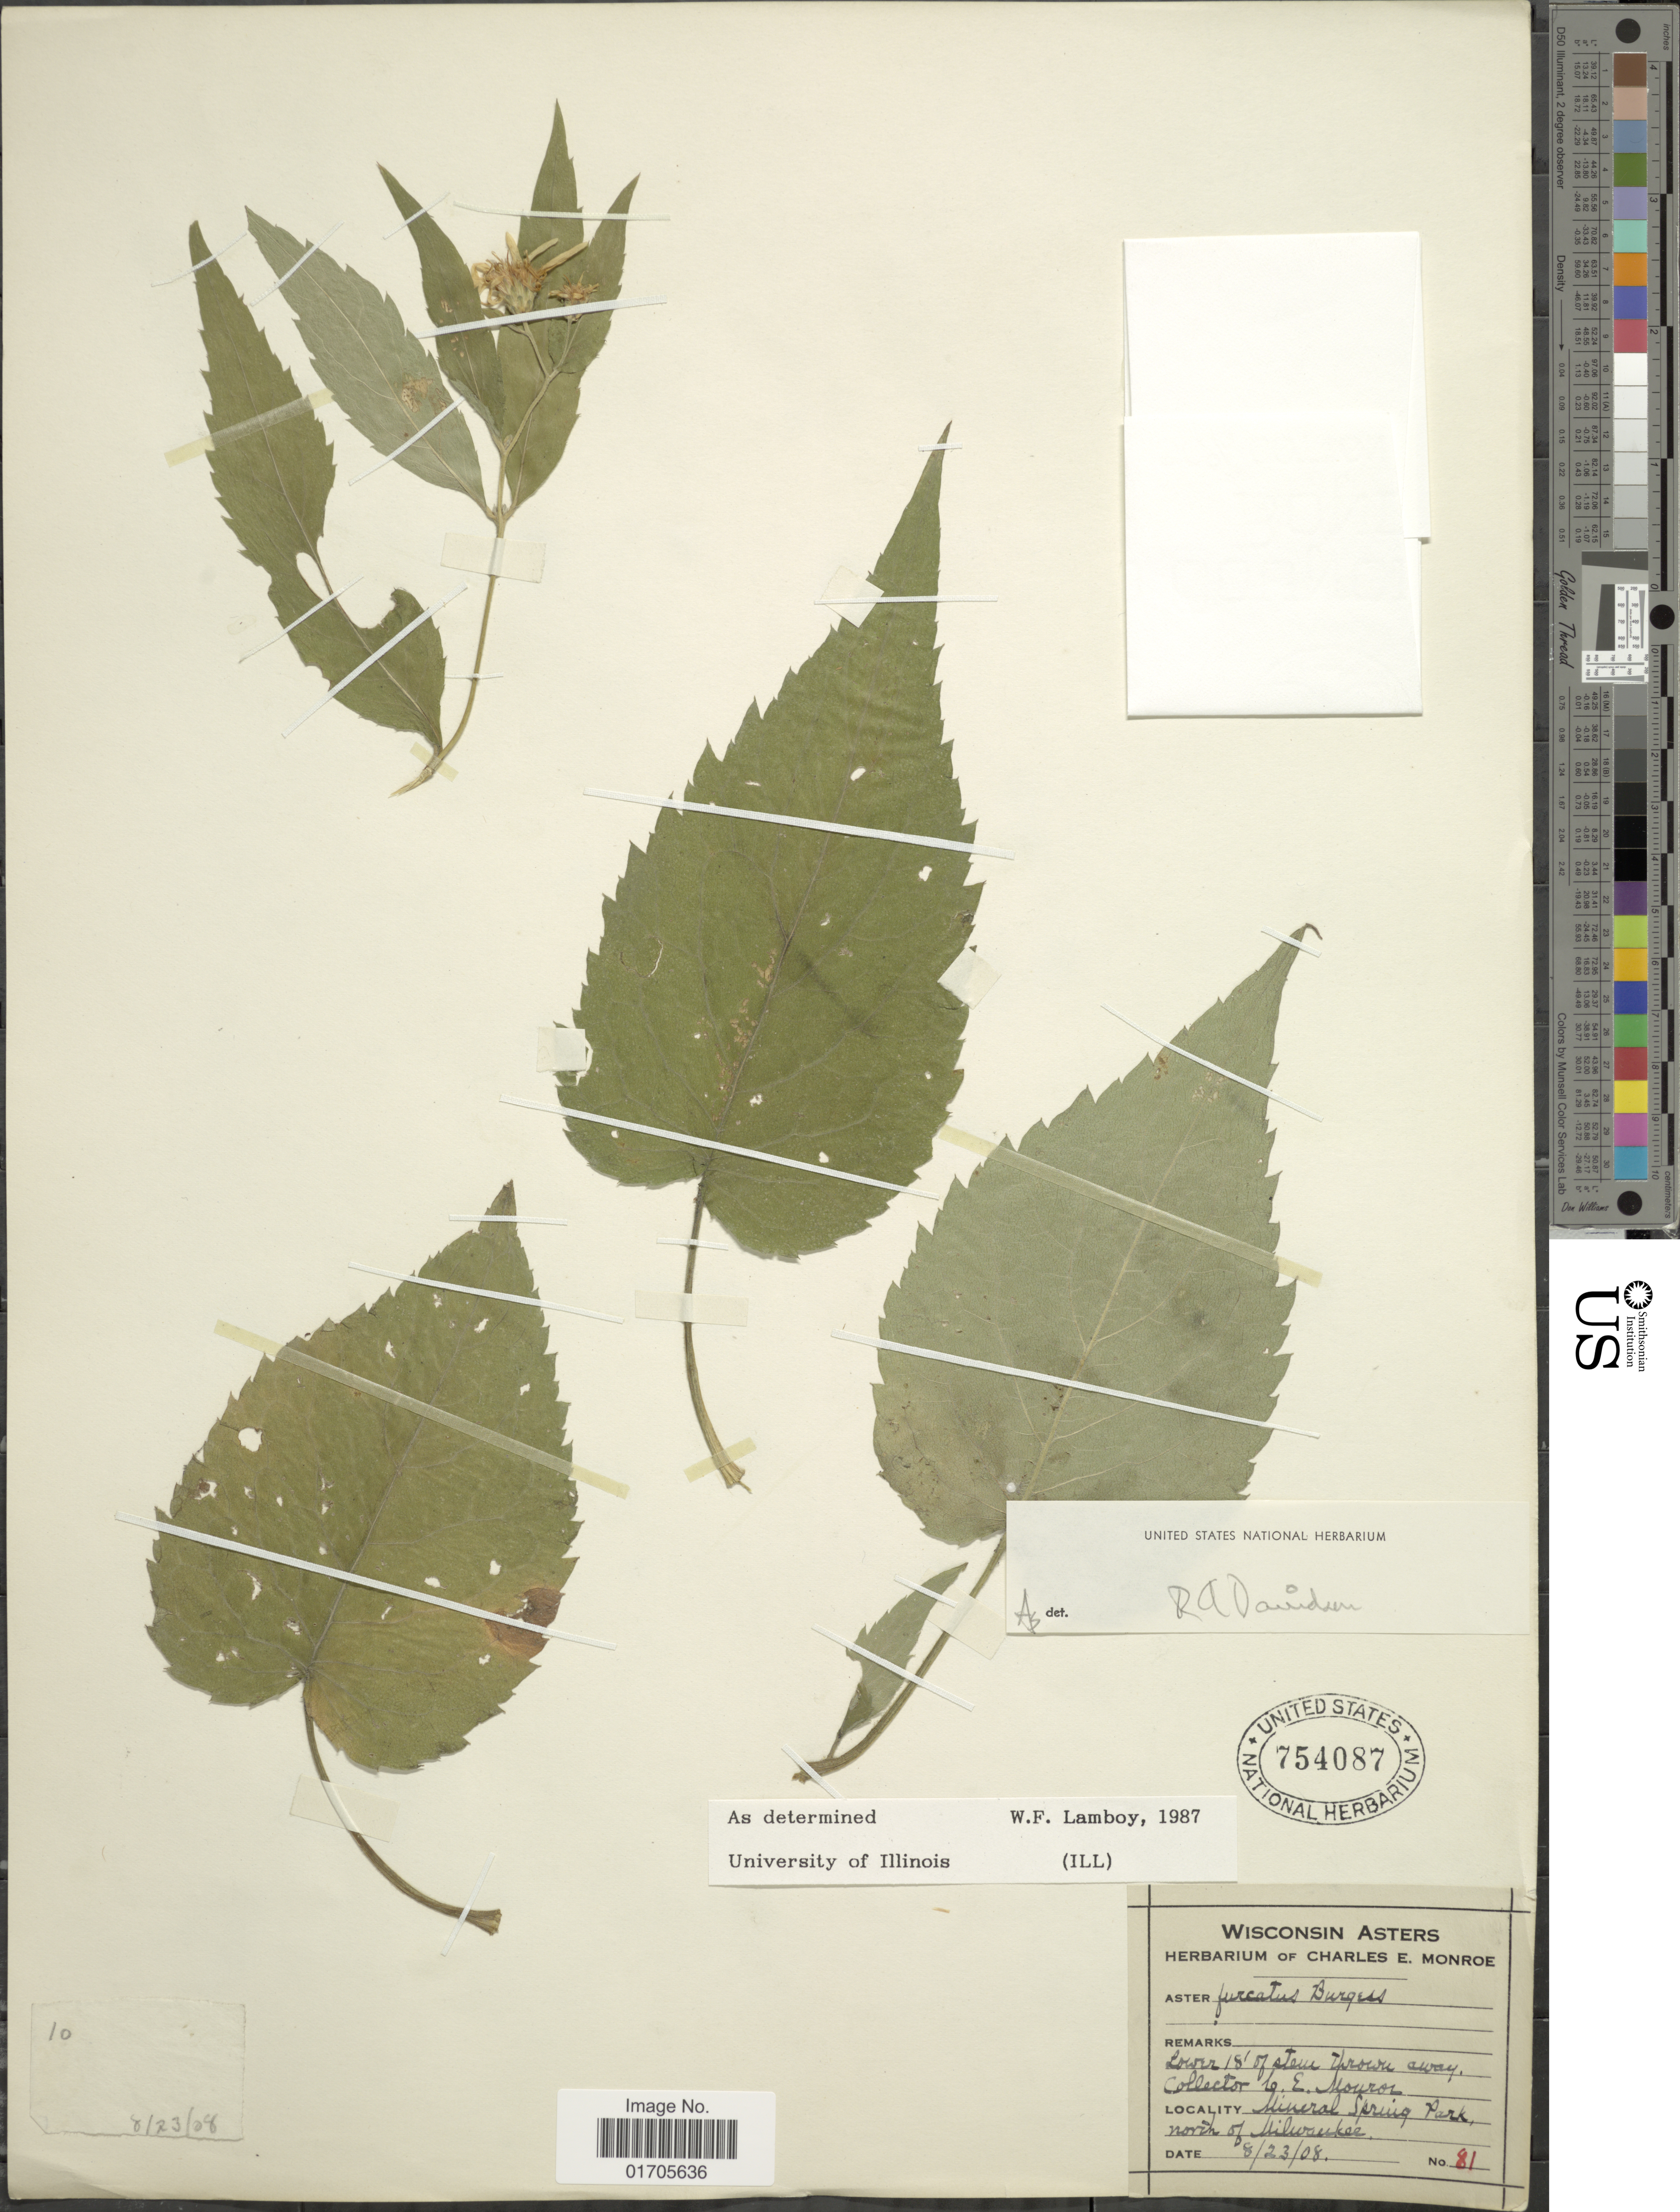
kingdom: Plantae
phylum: Tracheophyta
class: Magnoliopsida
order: Asterales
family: Asteraceae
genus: Eurybia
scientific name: Eurybia furcata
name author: G.L. Nesom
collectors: C. Monroe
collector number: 81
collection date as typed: Transcribed d/m/y: 23/8/8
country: United States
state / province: Wisconsin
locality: Mineral Spring Park, north of Milwaukee.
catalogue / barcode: US 754087